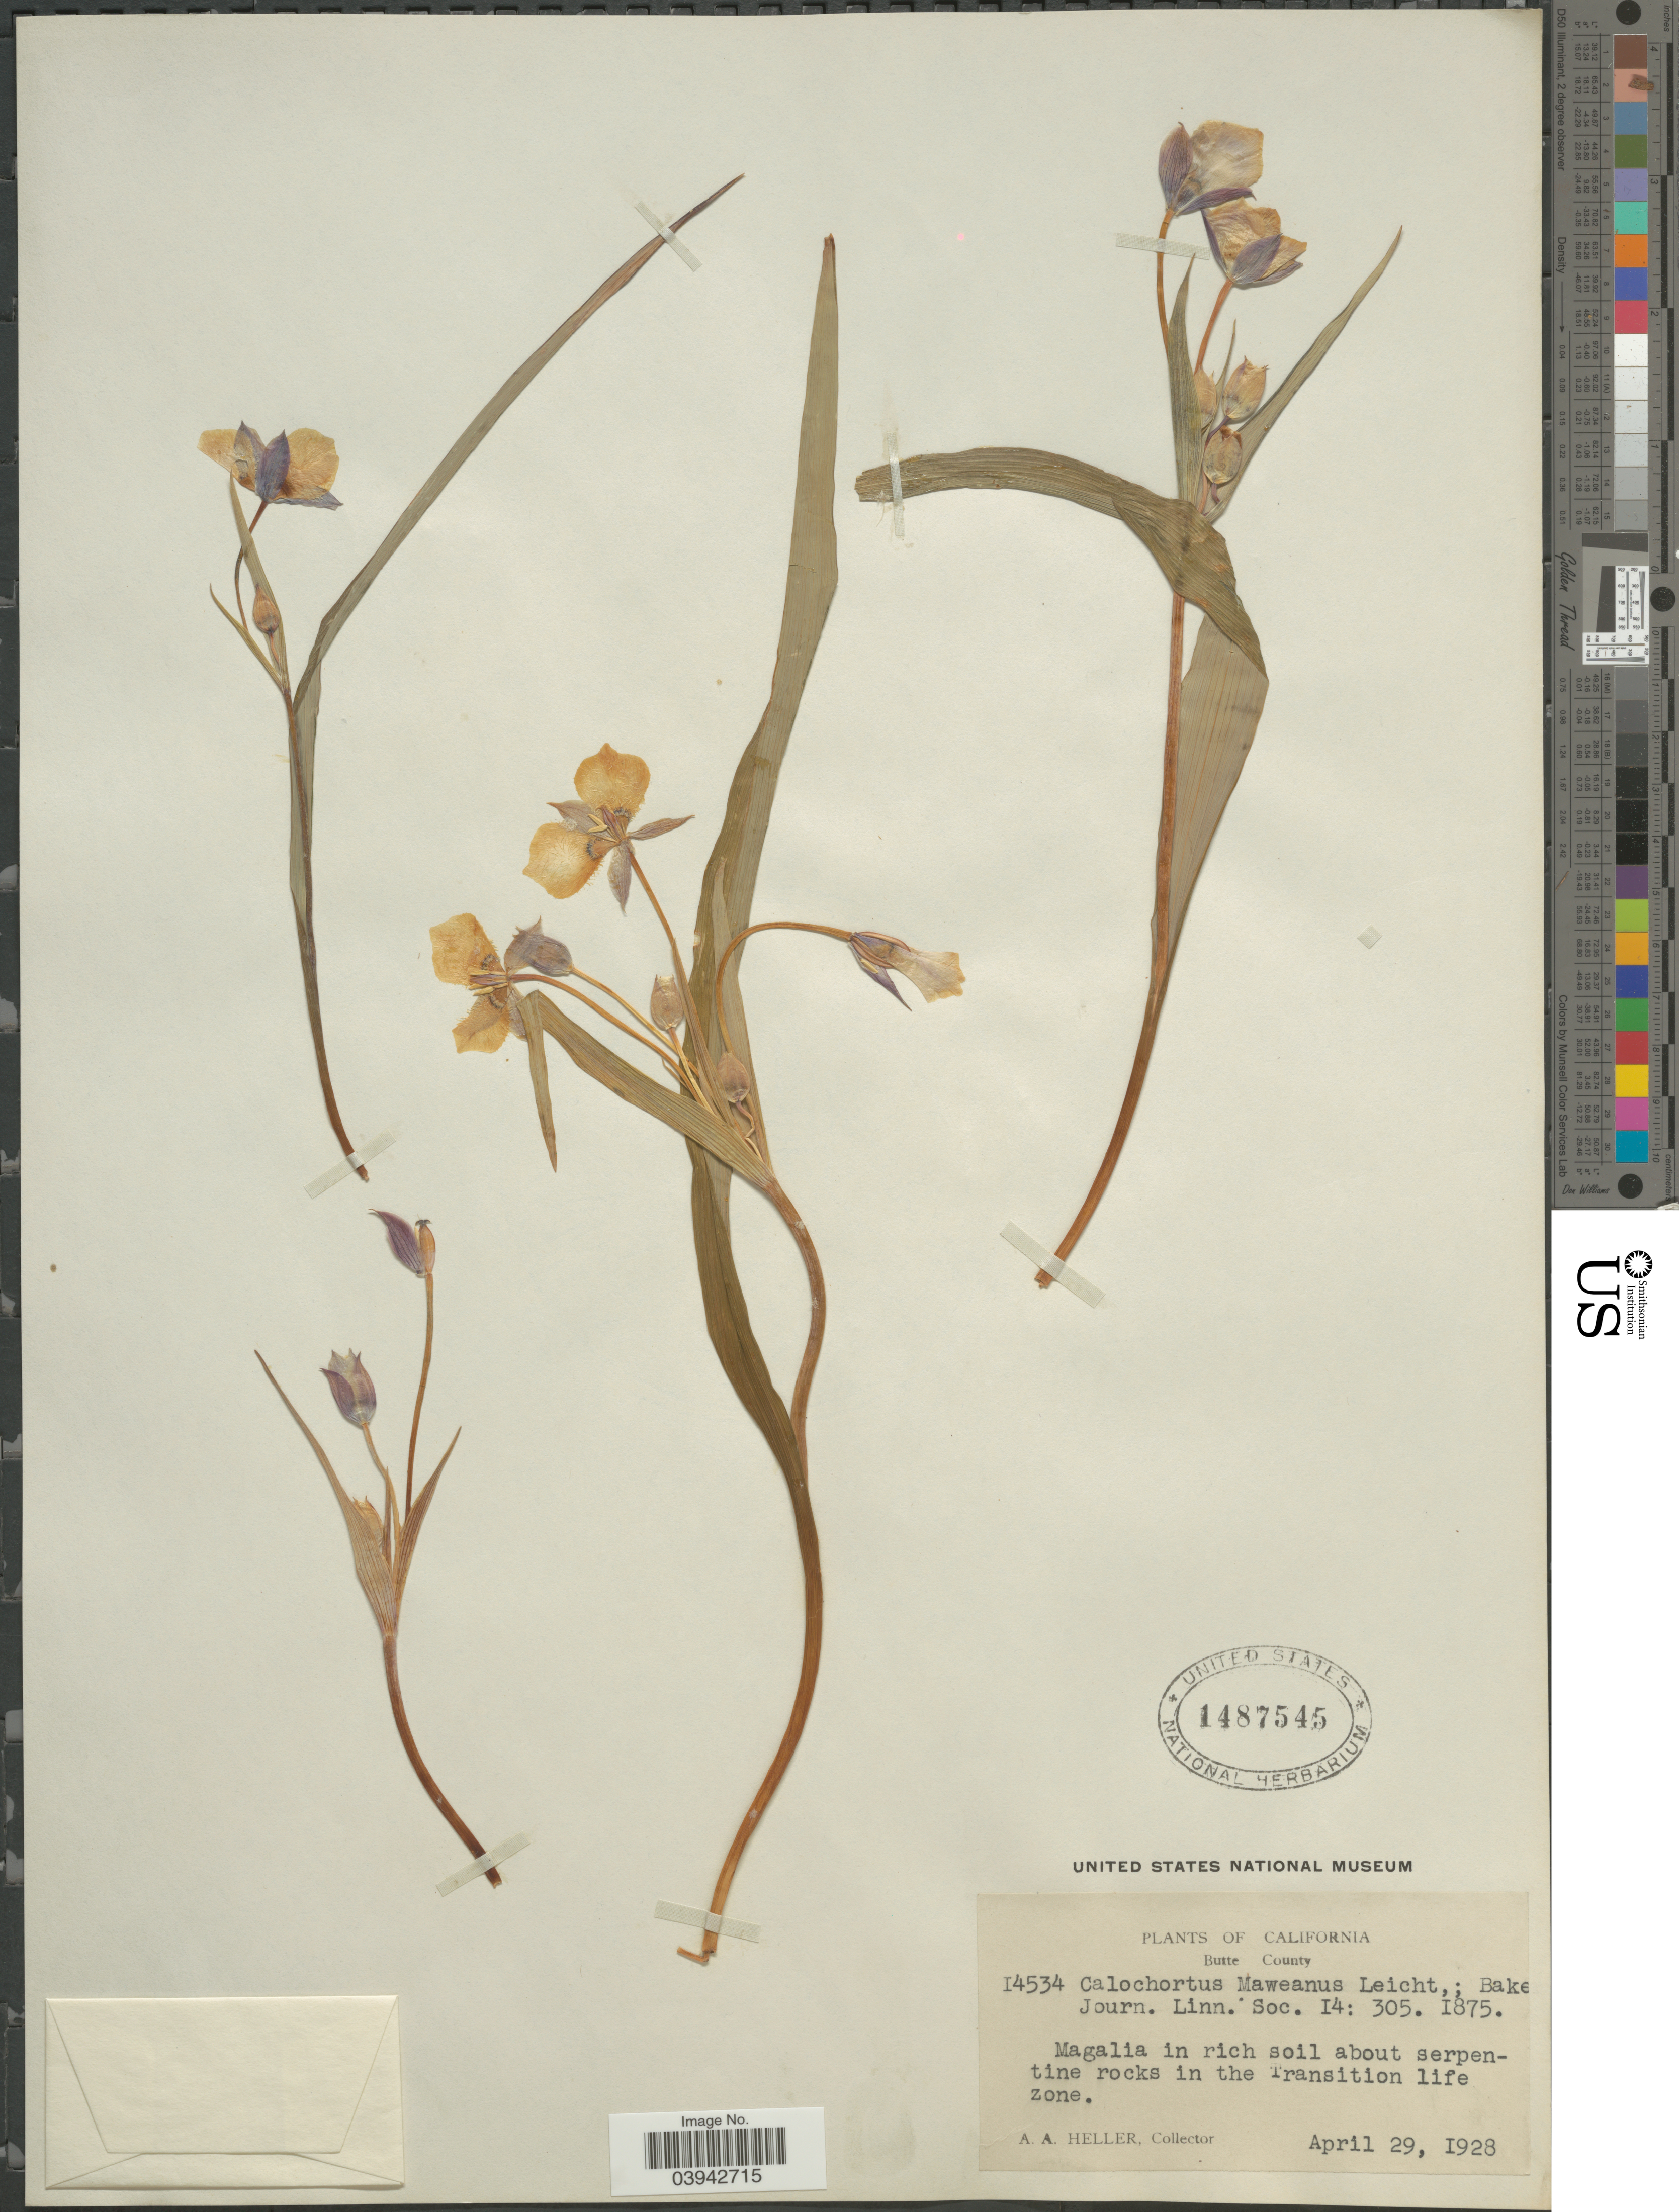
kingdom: Plantae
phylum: Tracheophyta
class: Liliopsida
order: Liliales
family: Liliaceae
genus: Calochortus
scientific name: Calochortus maweanus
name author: Leichtlin ex Baker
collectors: A. A. Heller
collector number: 14534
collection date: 1928-04-29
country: United States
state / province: California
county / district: Butte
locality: Butte County. Magalia in rich soil about serpentine rocks in the Transition life zone.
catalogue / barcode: US 1487545